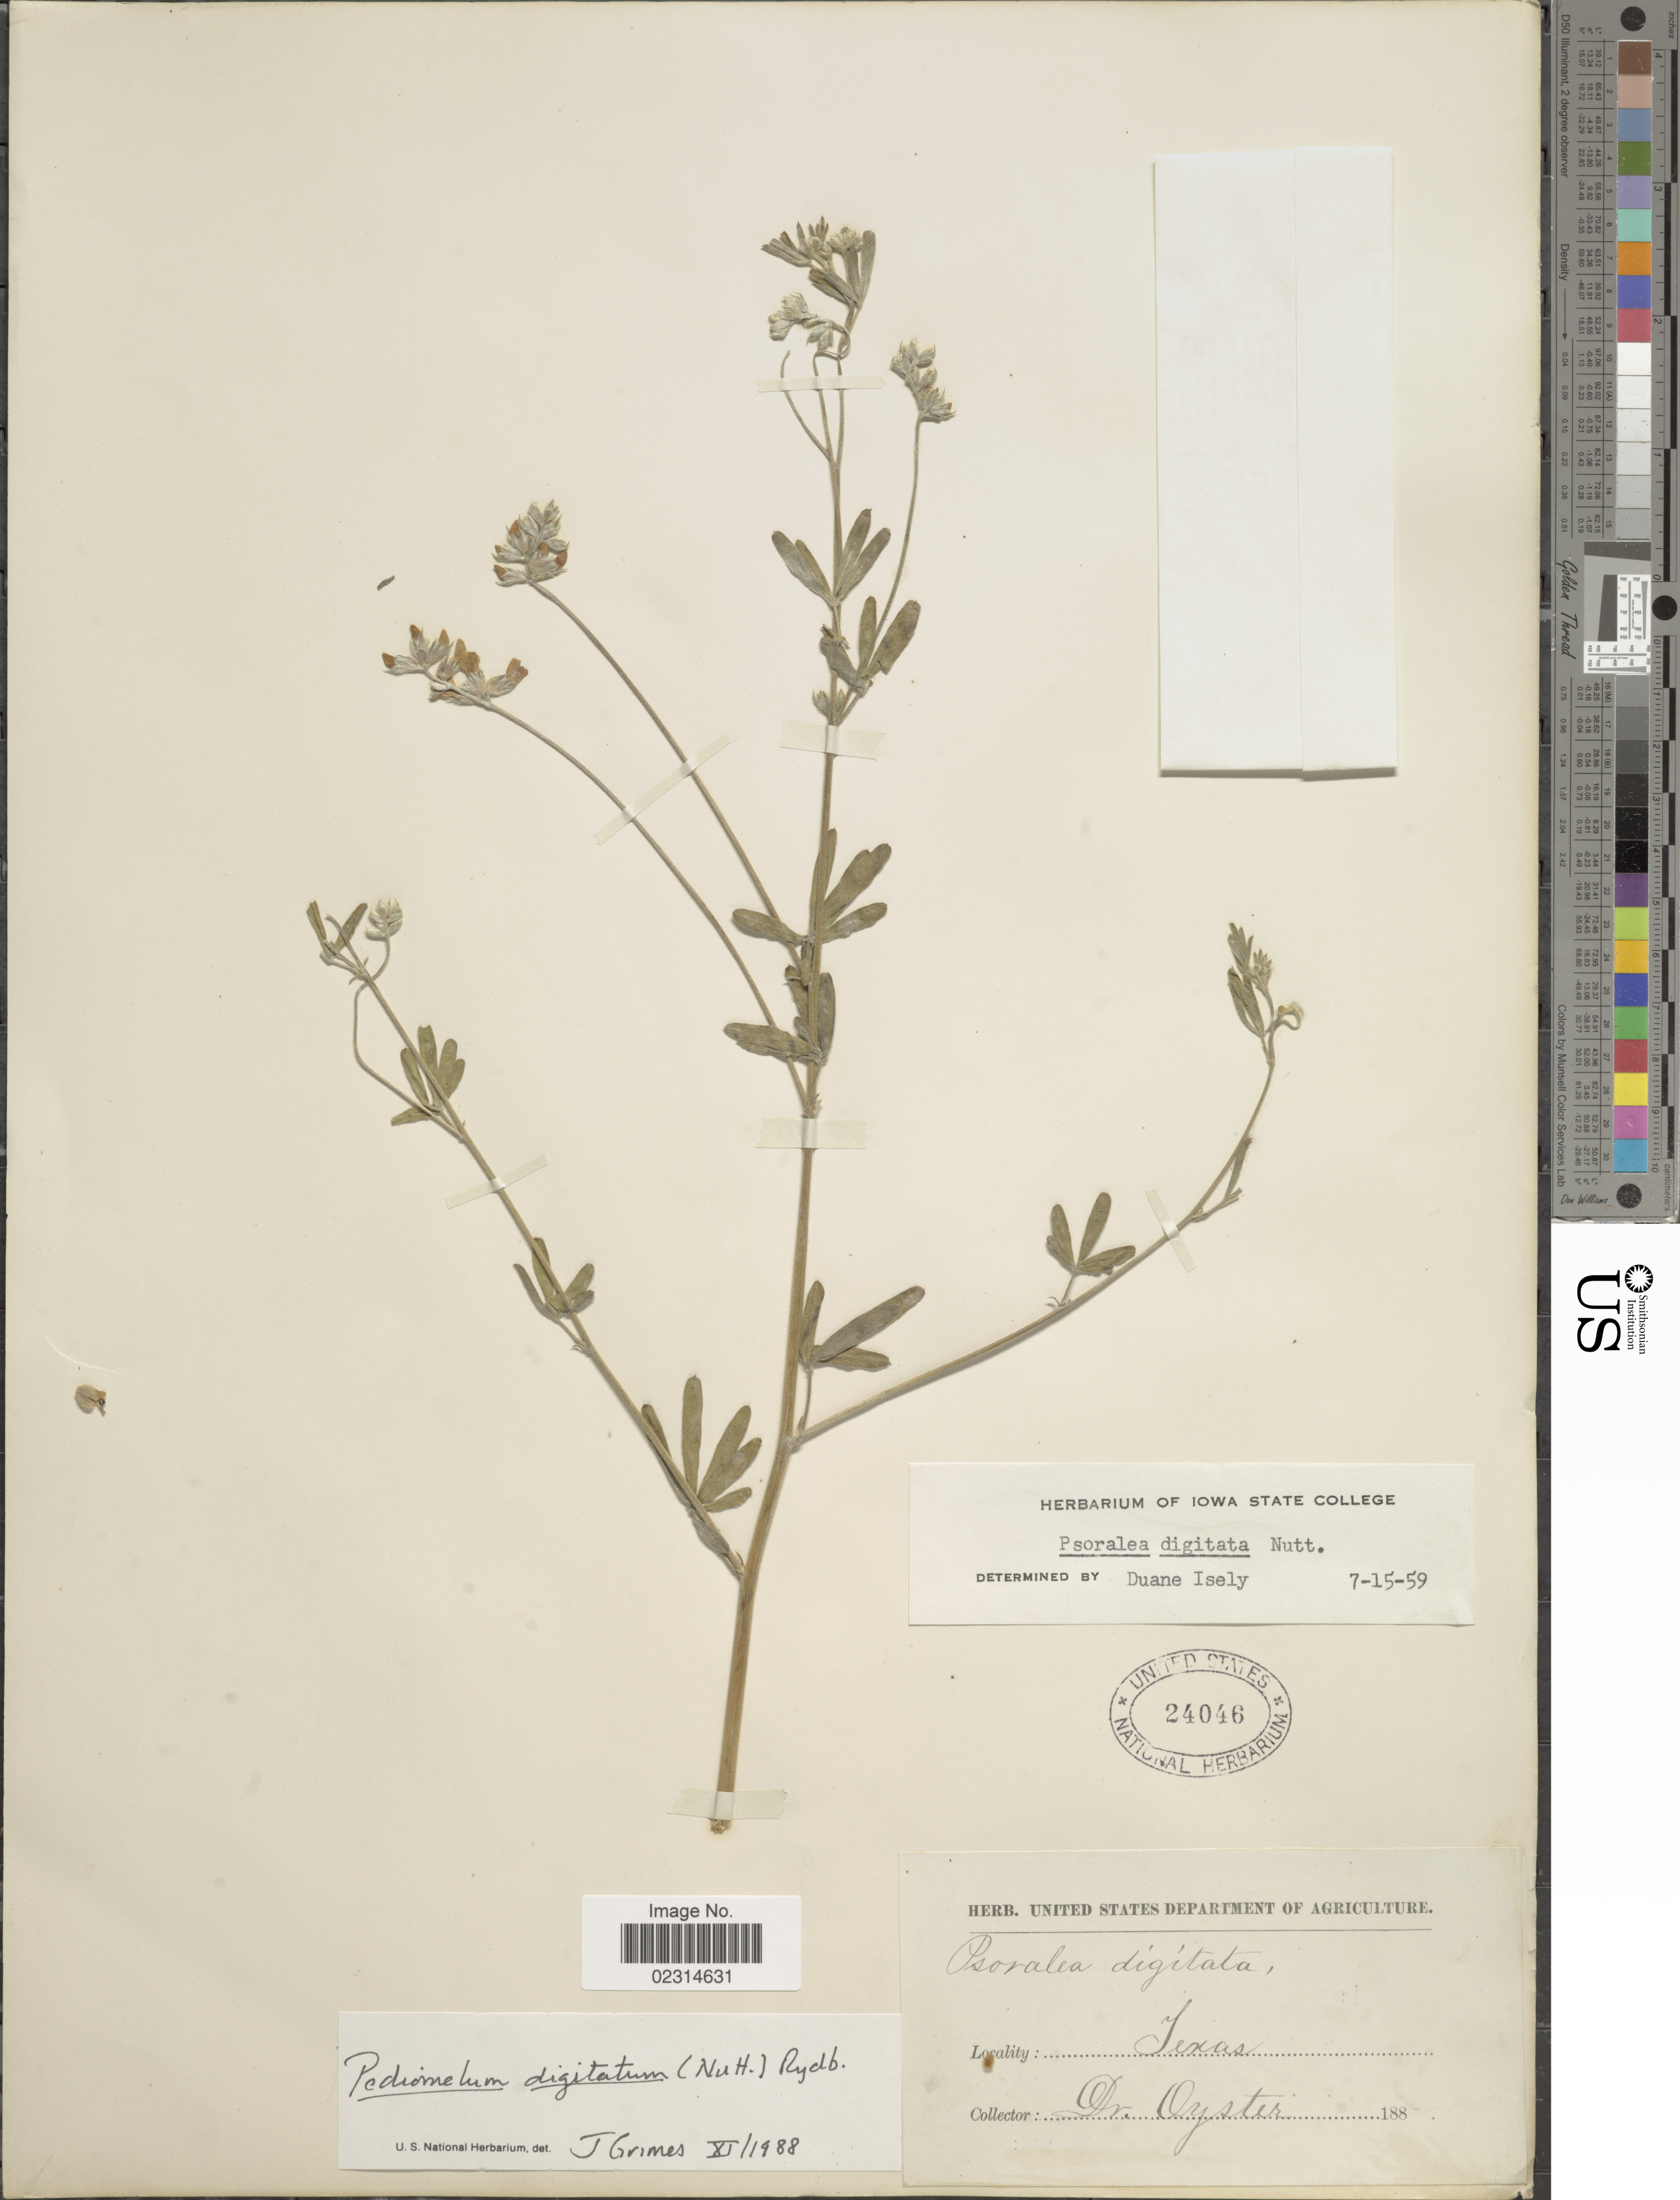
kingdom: Plantae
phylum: Tracheophyta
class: Magnoliopsida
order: Fabales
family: Fabaceae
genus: Pediomelum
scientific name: Pediomelum digitatum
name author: (Nutt. ex Torr. & A. Gray) Isely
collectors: Oyster, --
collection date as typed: Transcribed d/m/y: //188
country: United States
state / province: Texas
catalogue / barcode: US 24046